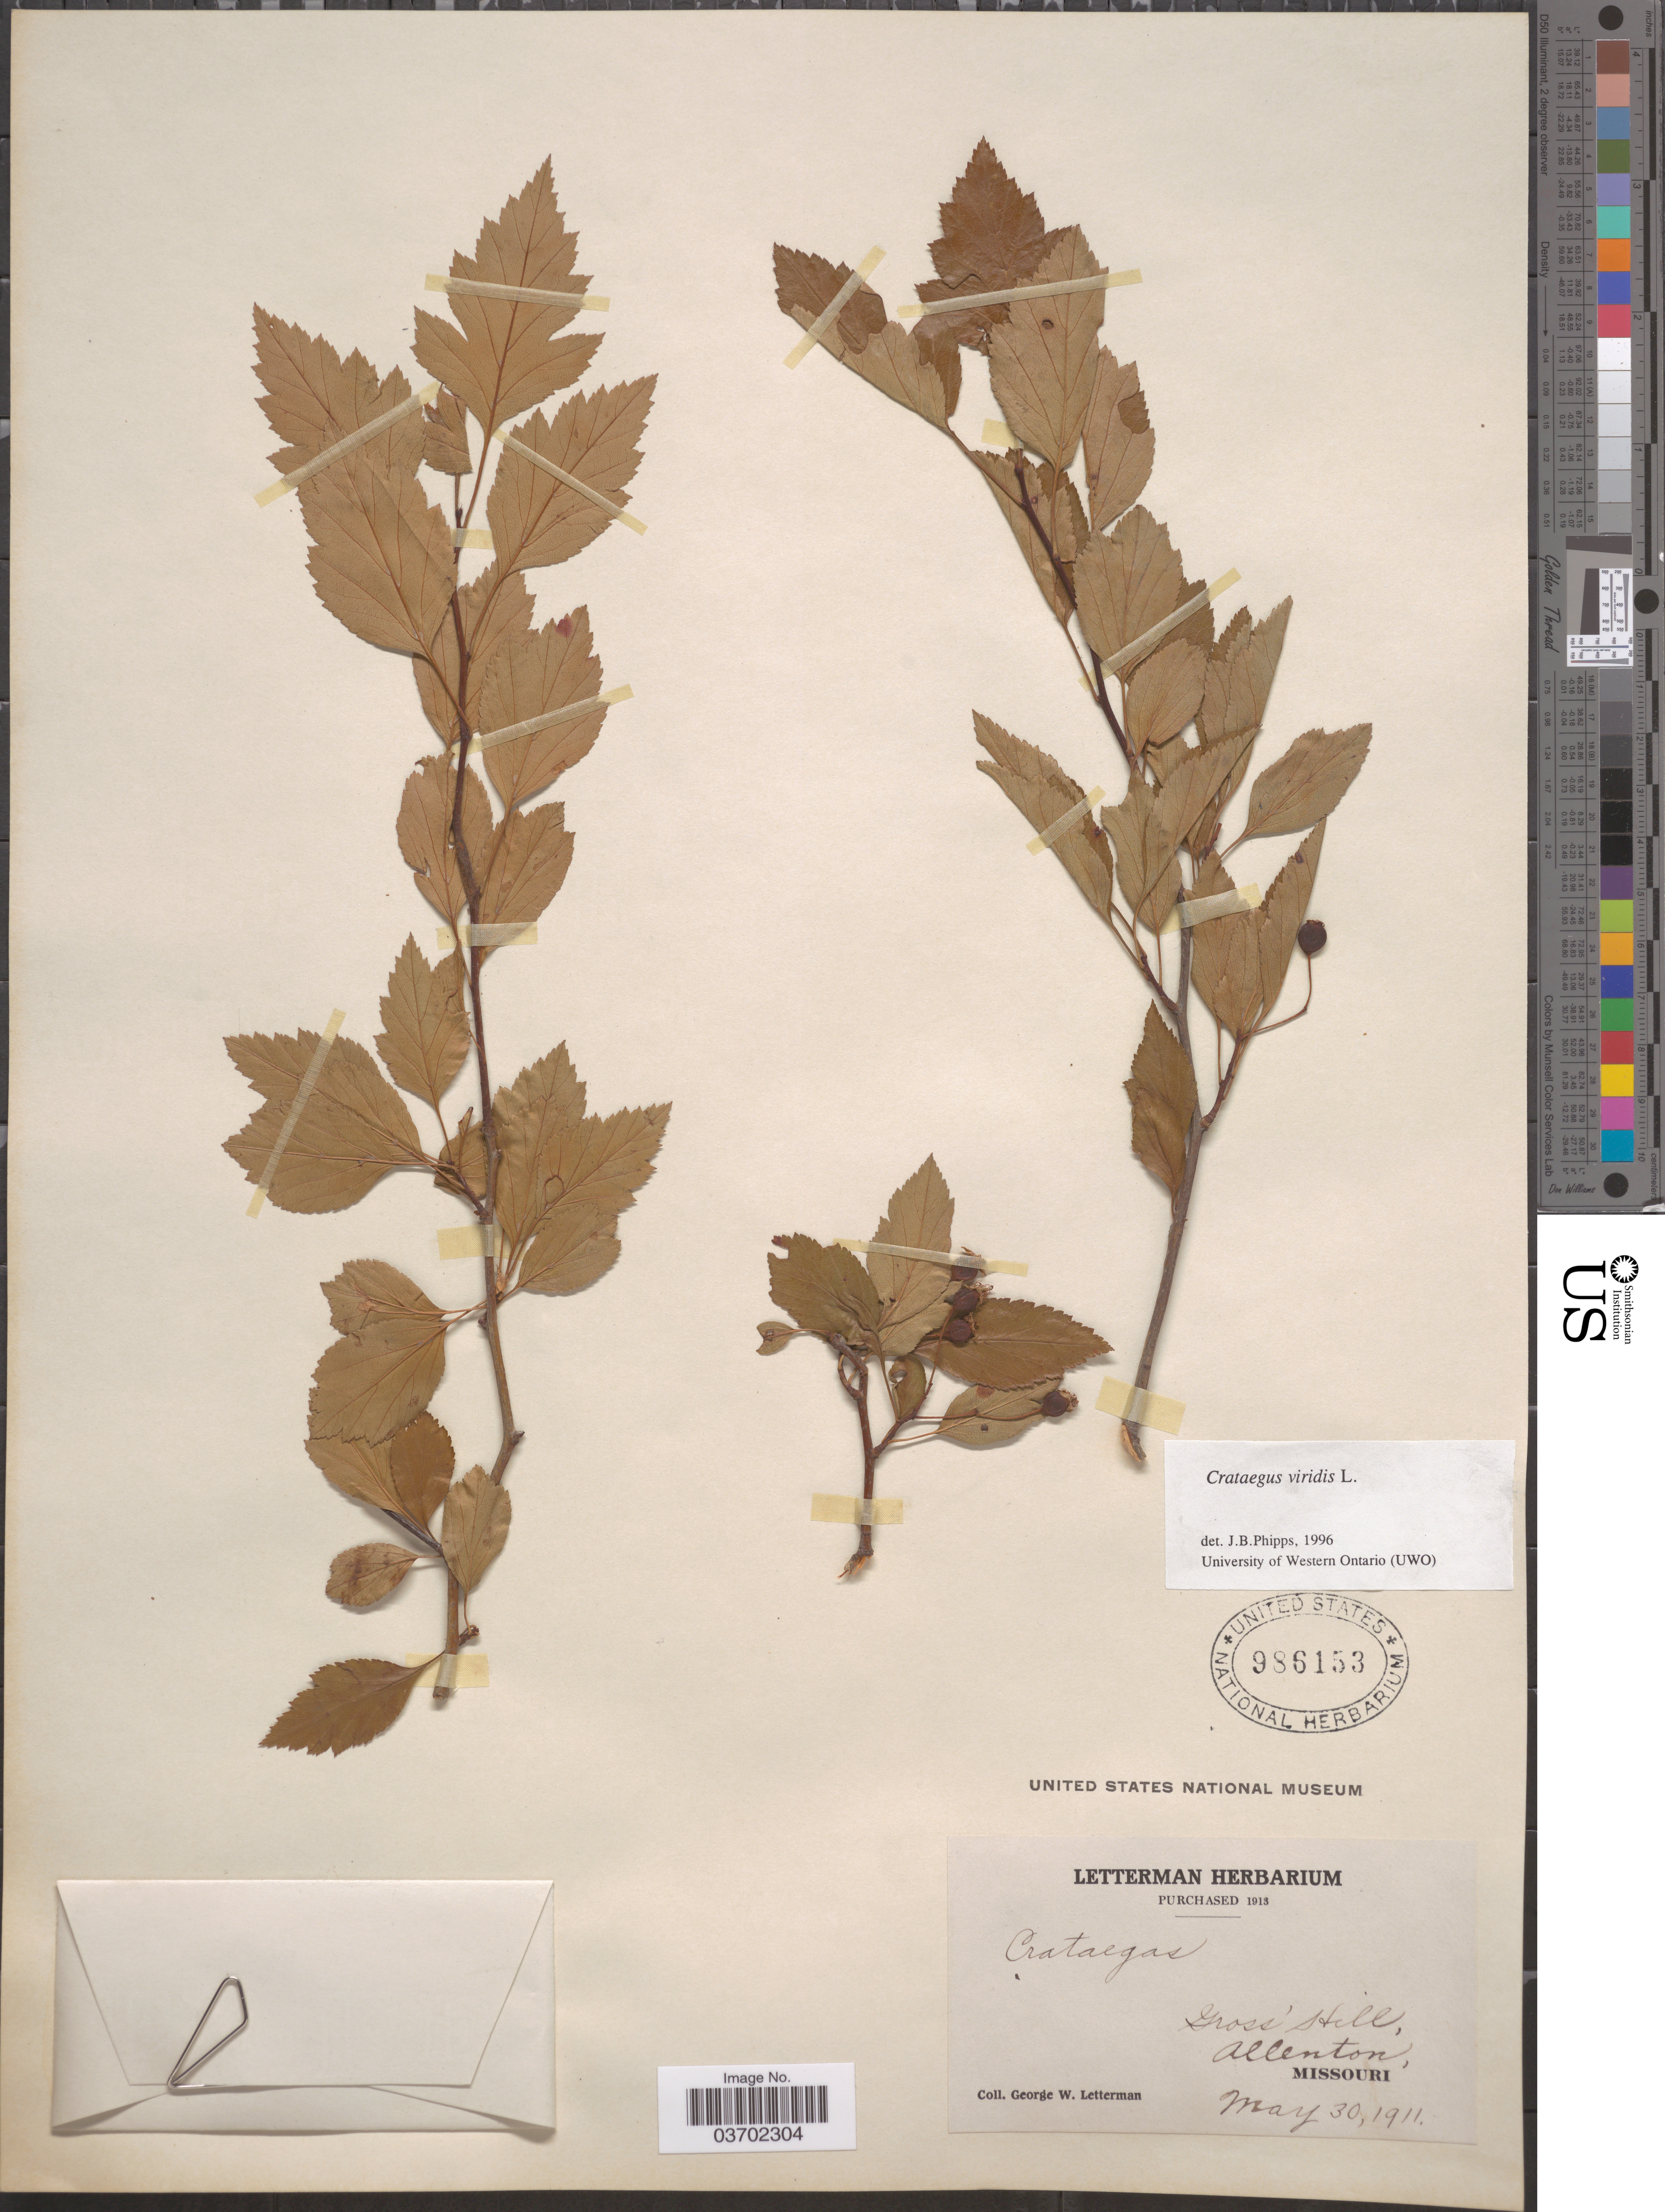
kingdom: Plantae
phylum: Tracheophyta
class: Magnoliopsida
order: Rosales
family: Rosaceae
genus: Crataegus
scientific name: Crataegus viridis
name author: L.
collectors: G. W. Letterman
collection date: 1911-05-30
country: United States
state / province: Missouri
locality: Gross' Hill, Allenton.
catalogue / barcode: US 986153